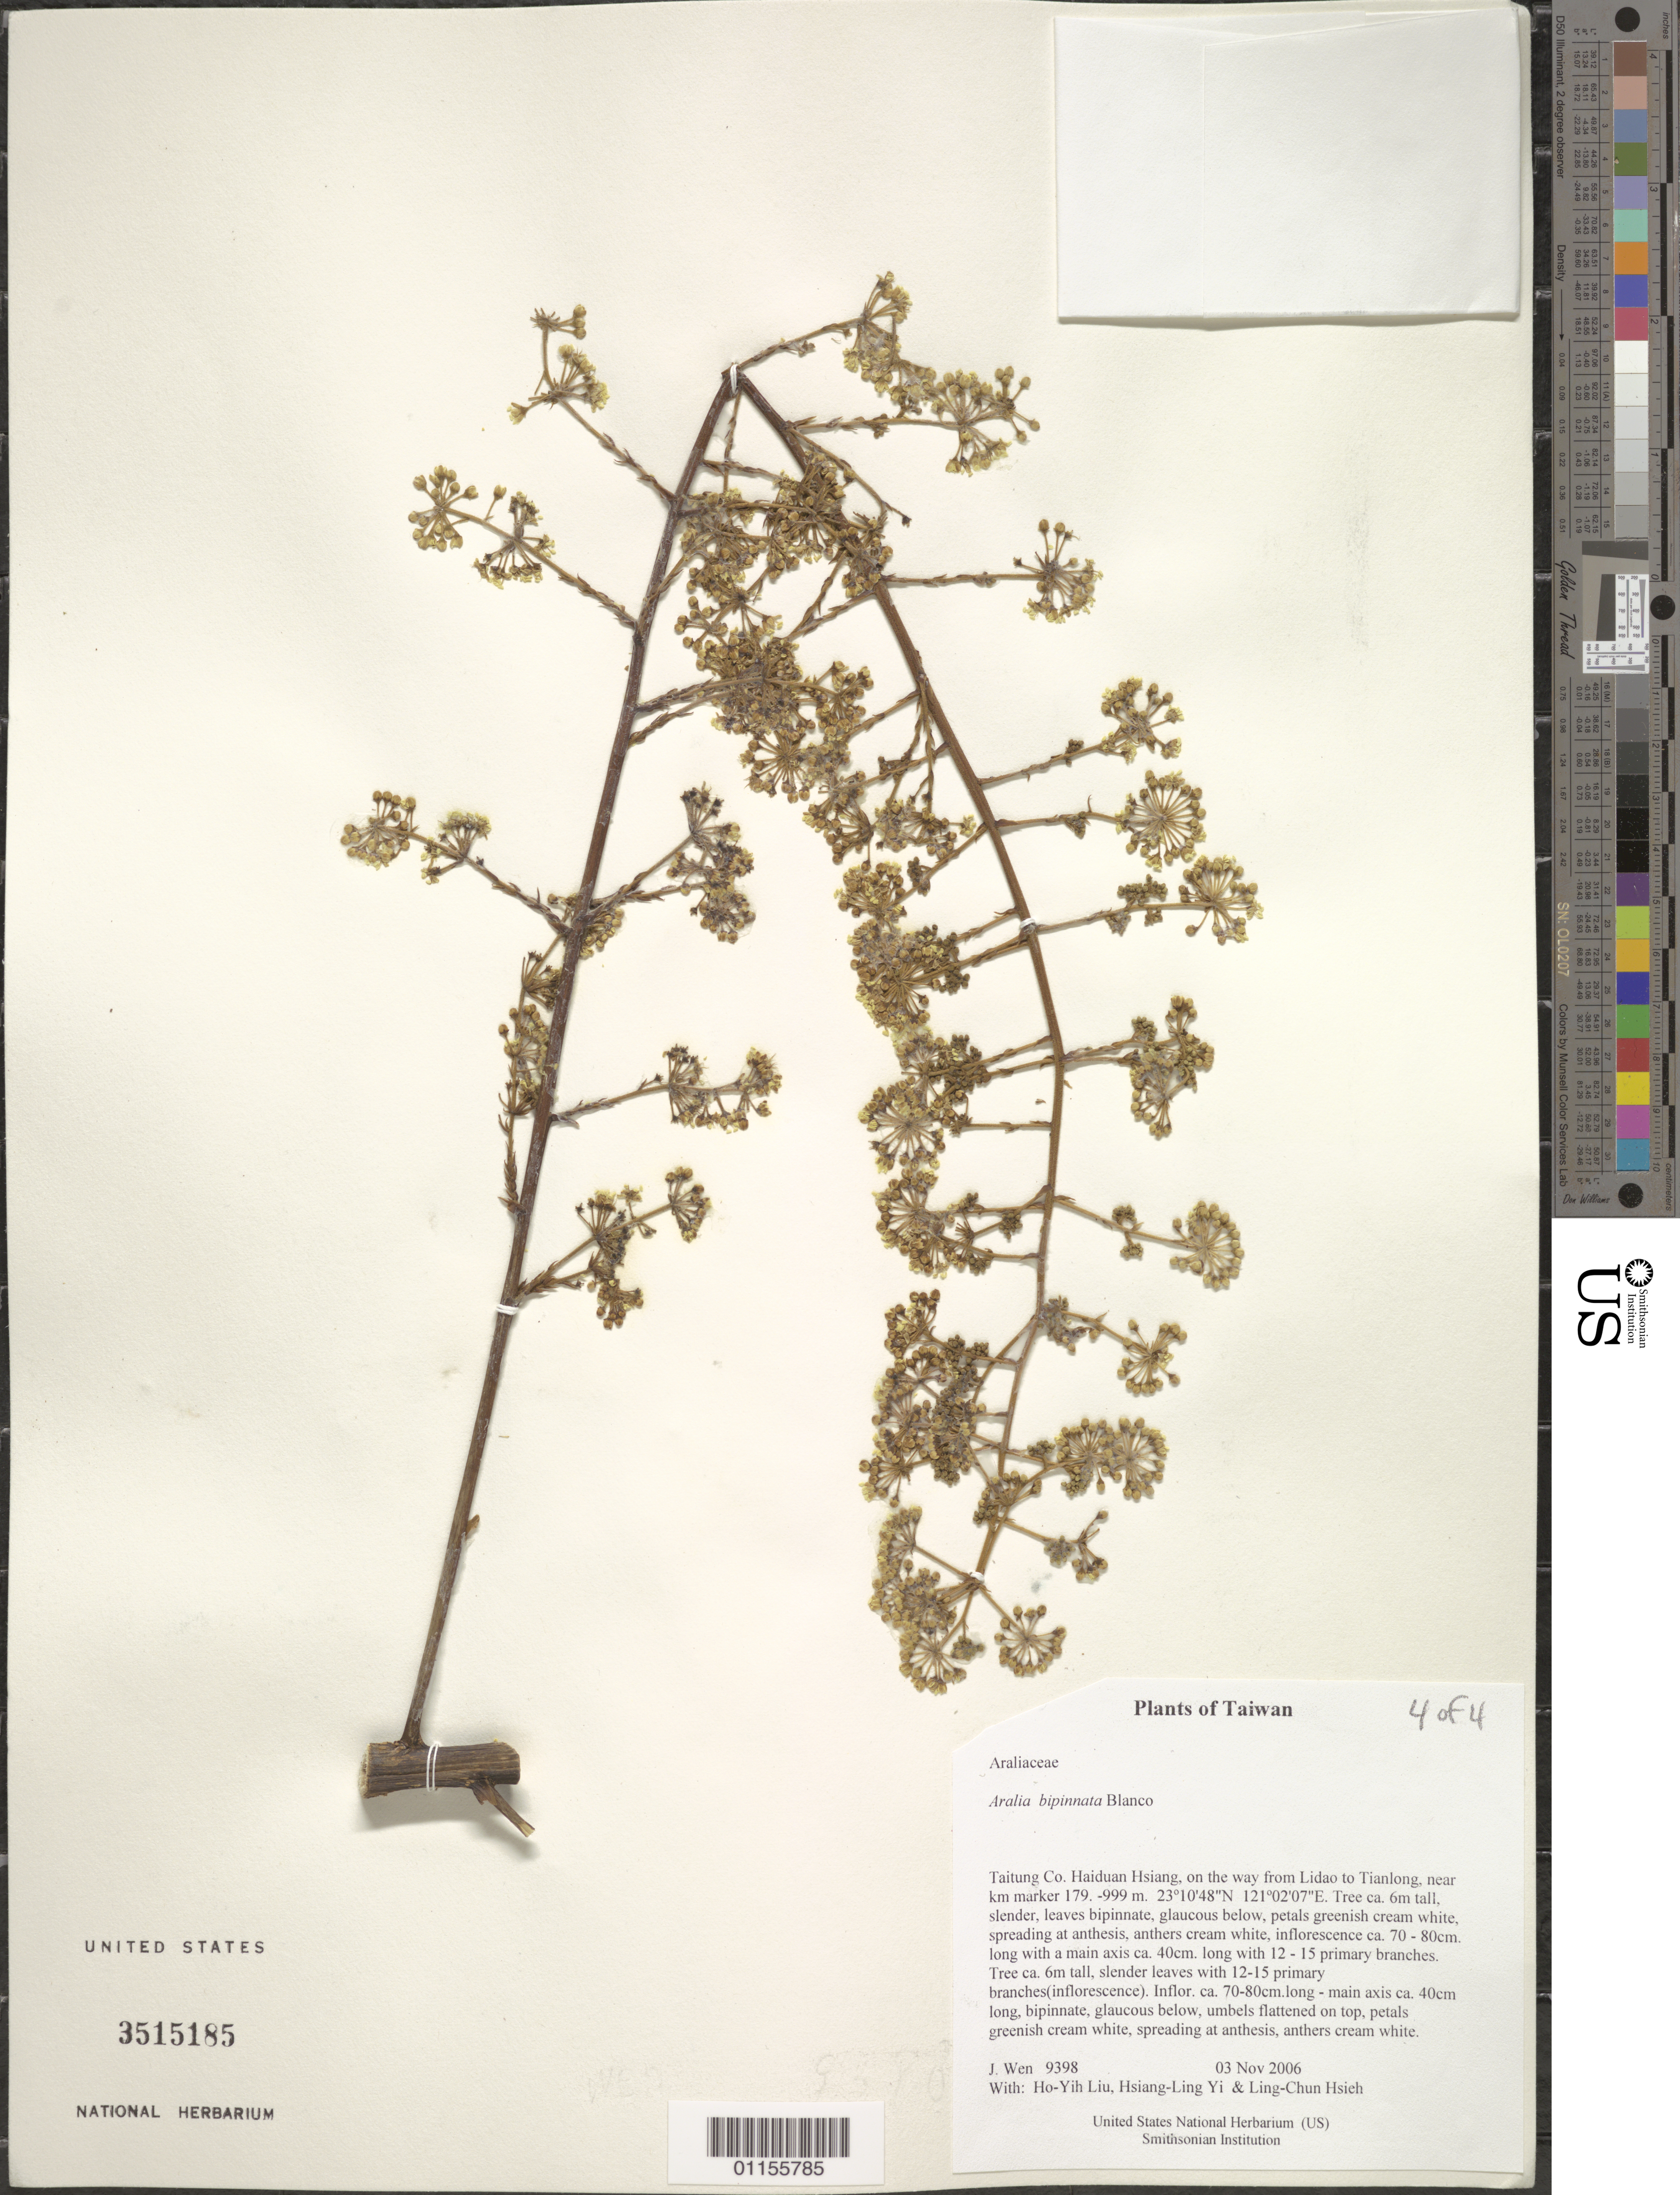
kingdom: Plantae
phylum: Tracheophyta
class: Magnoliopsida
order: Apiales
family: Araliaceae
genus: Aralia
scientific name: Aralia bipinnata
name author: Blanco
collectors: J. Wen, H. Liu, H. l. Yi & L. Hsieh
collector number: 9398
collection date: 2006-11-03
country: Taiwan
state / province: Taitung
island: Taiwan [Formosa]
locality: Haiduan Hsiang, on the way from Lidao to Tianlong, near Km marker 179.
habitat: Tree, slender.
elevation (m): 999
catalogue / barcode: US 3515185